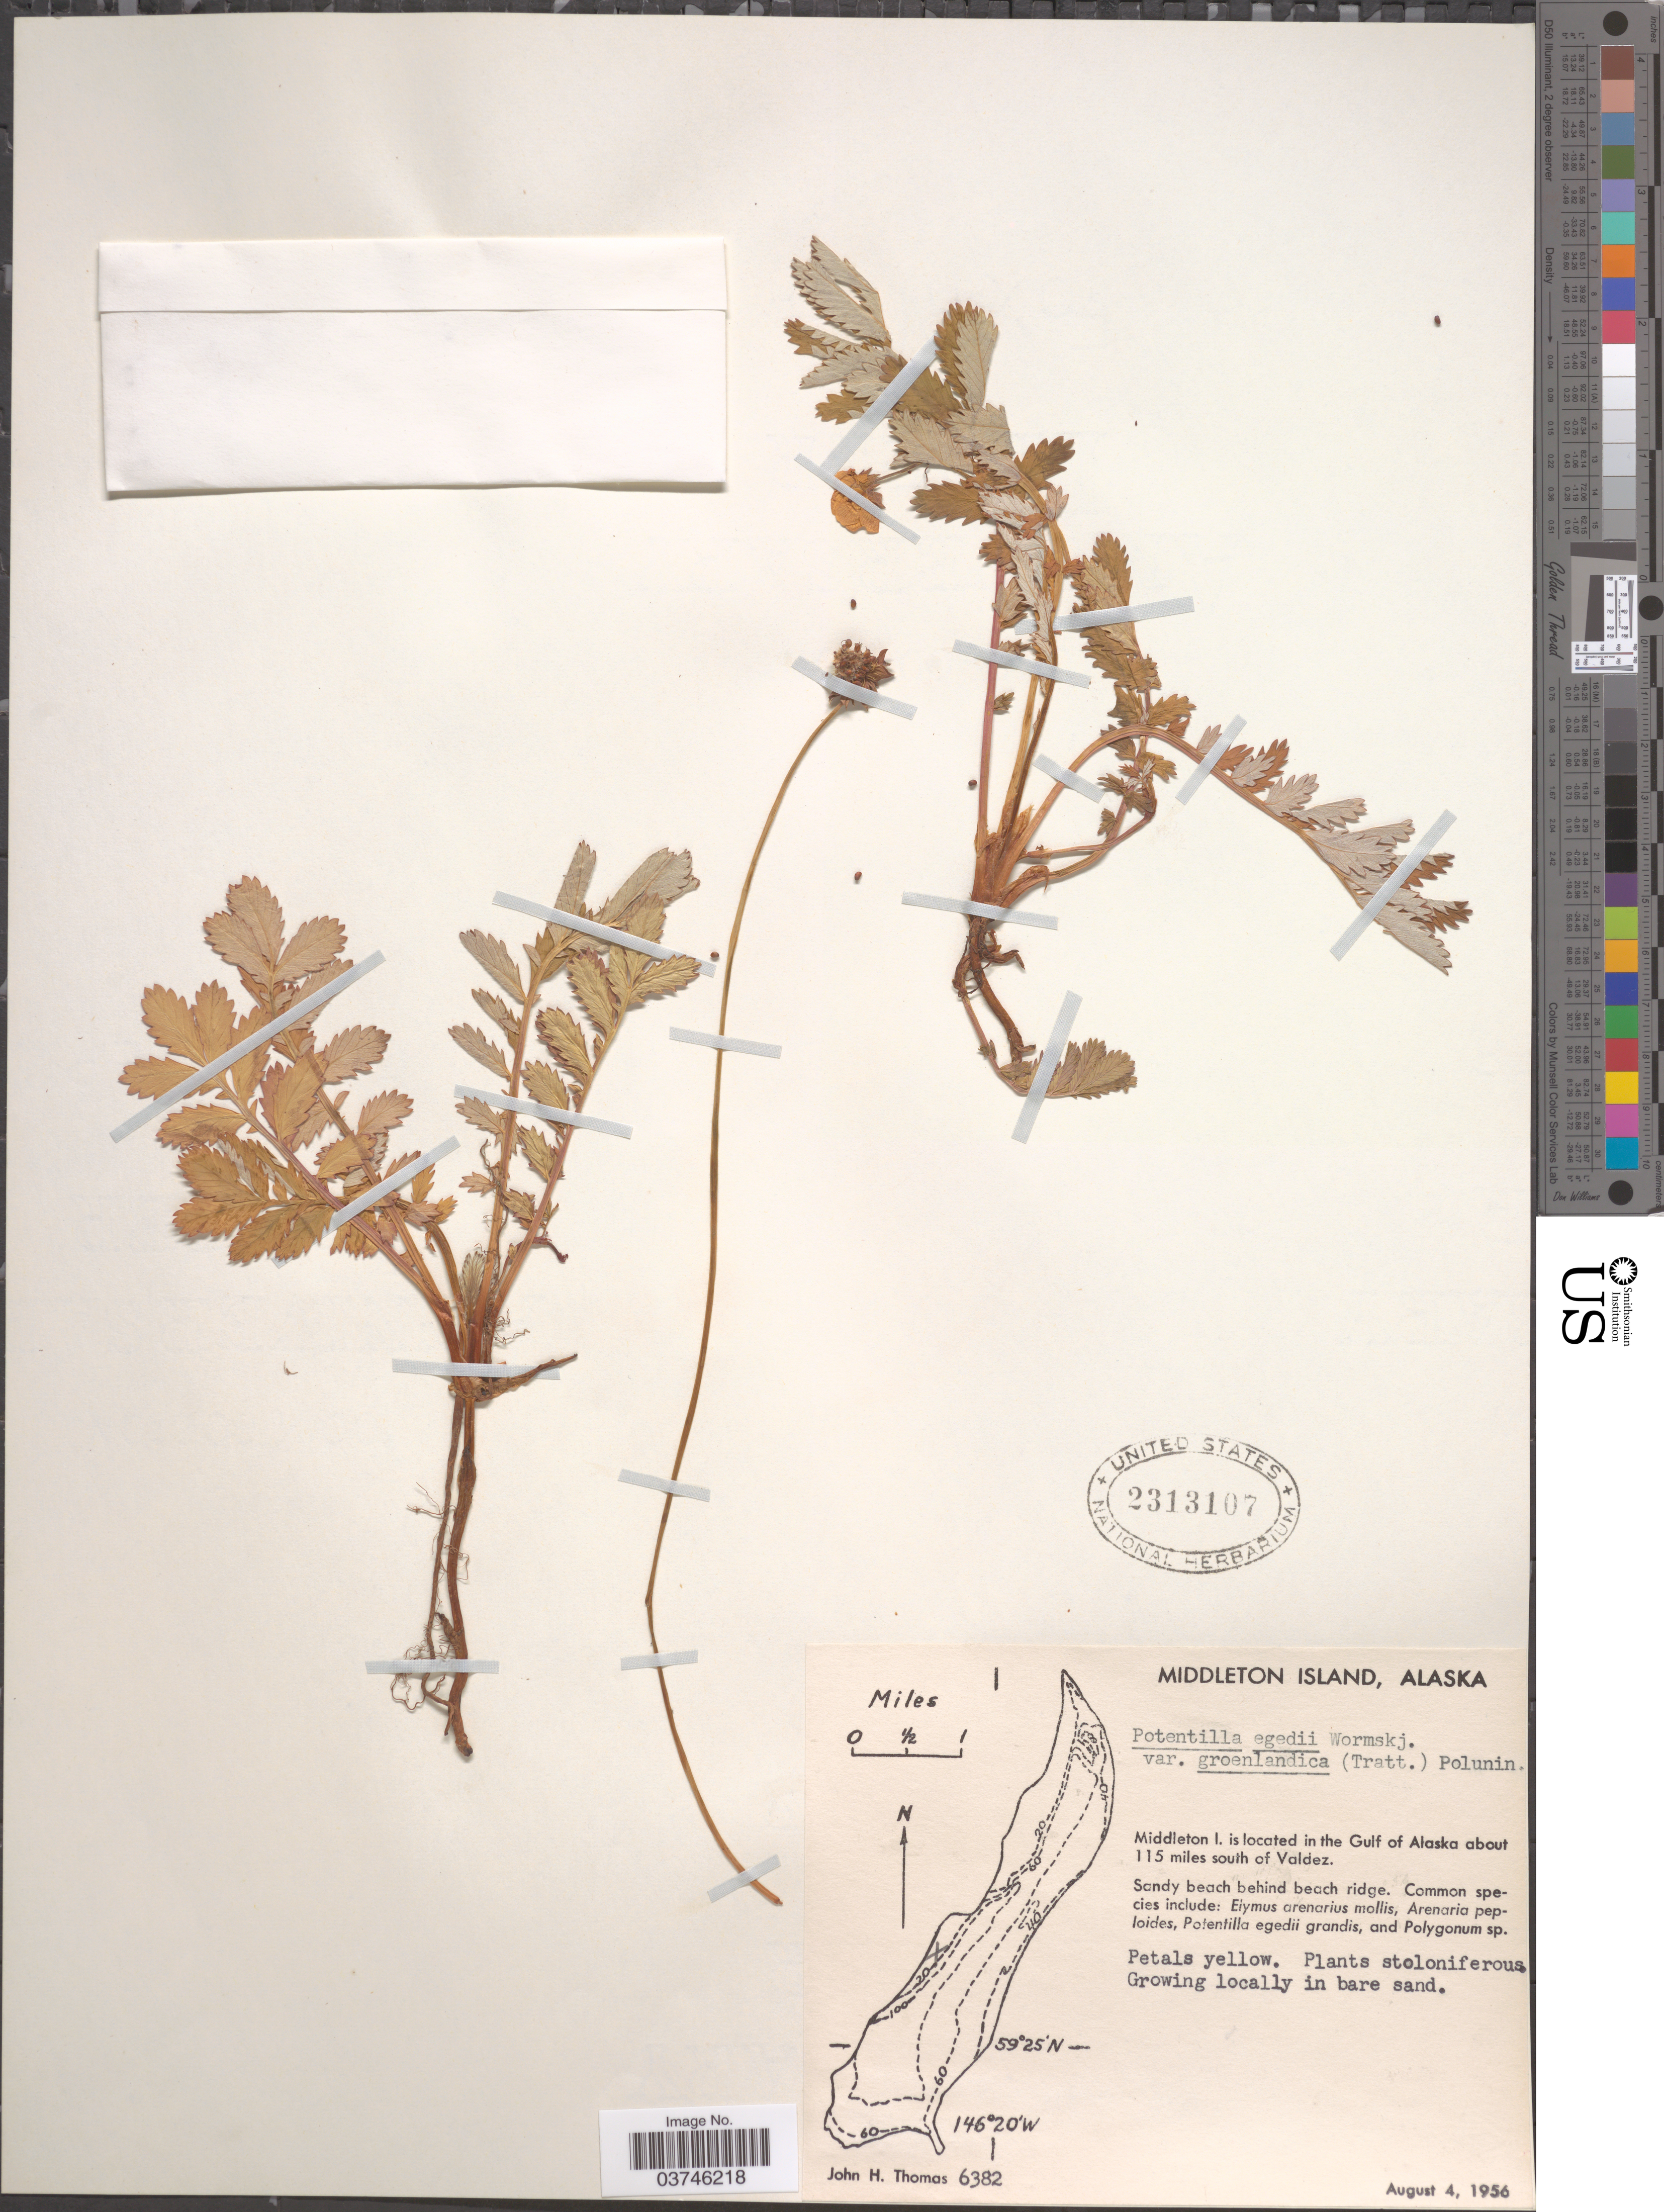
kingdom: Plantae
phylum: Tracheophyta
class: Magnoliopsida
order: Rosales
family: Rosaceae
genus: Argentina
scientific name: Argentina egedii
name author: (Wormsk. ex Oeder) Rydb.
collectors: J. H. Thomas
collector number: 6382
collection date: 1956-08-04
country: United States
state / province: Alaska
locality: Middleton Island. Middleton I. is located in the Gulf of Alaska about 115 miles south of Valdez. Sandy beach behing beach ridge.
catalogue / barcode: US 2313107